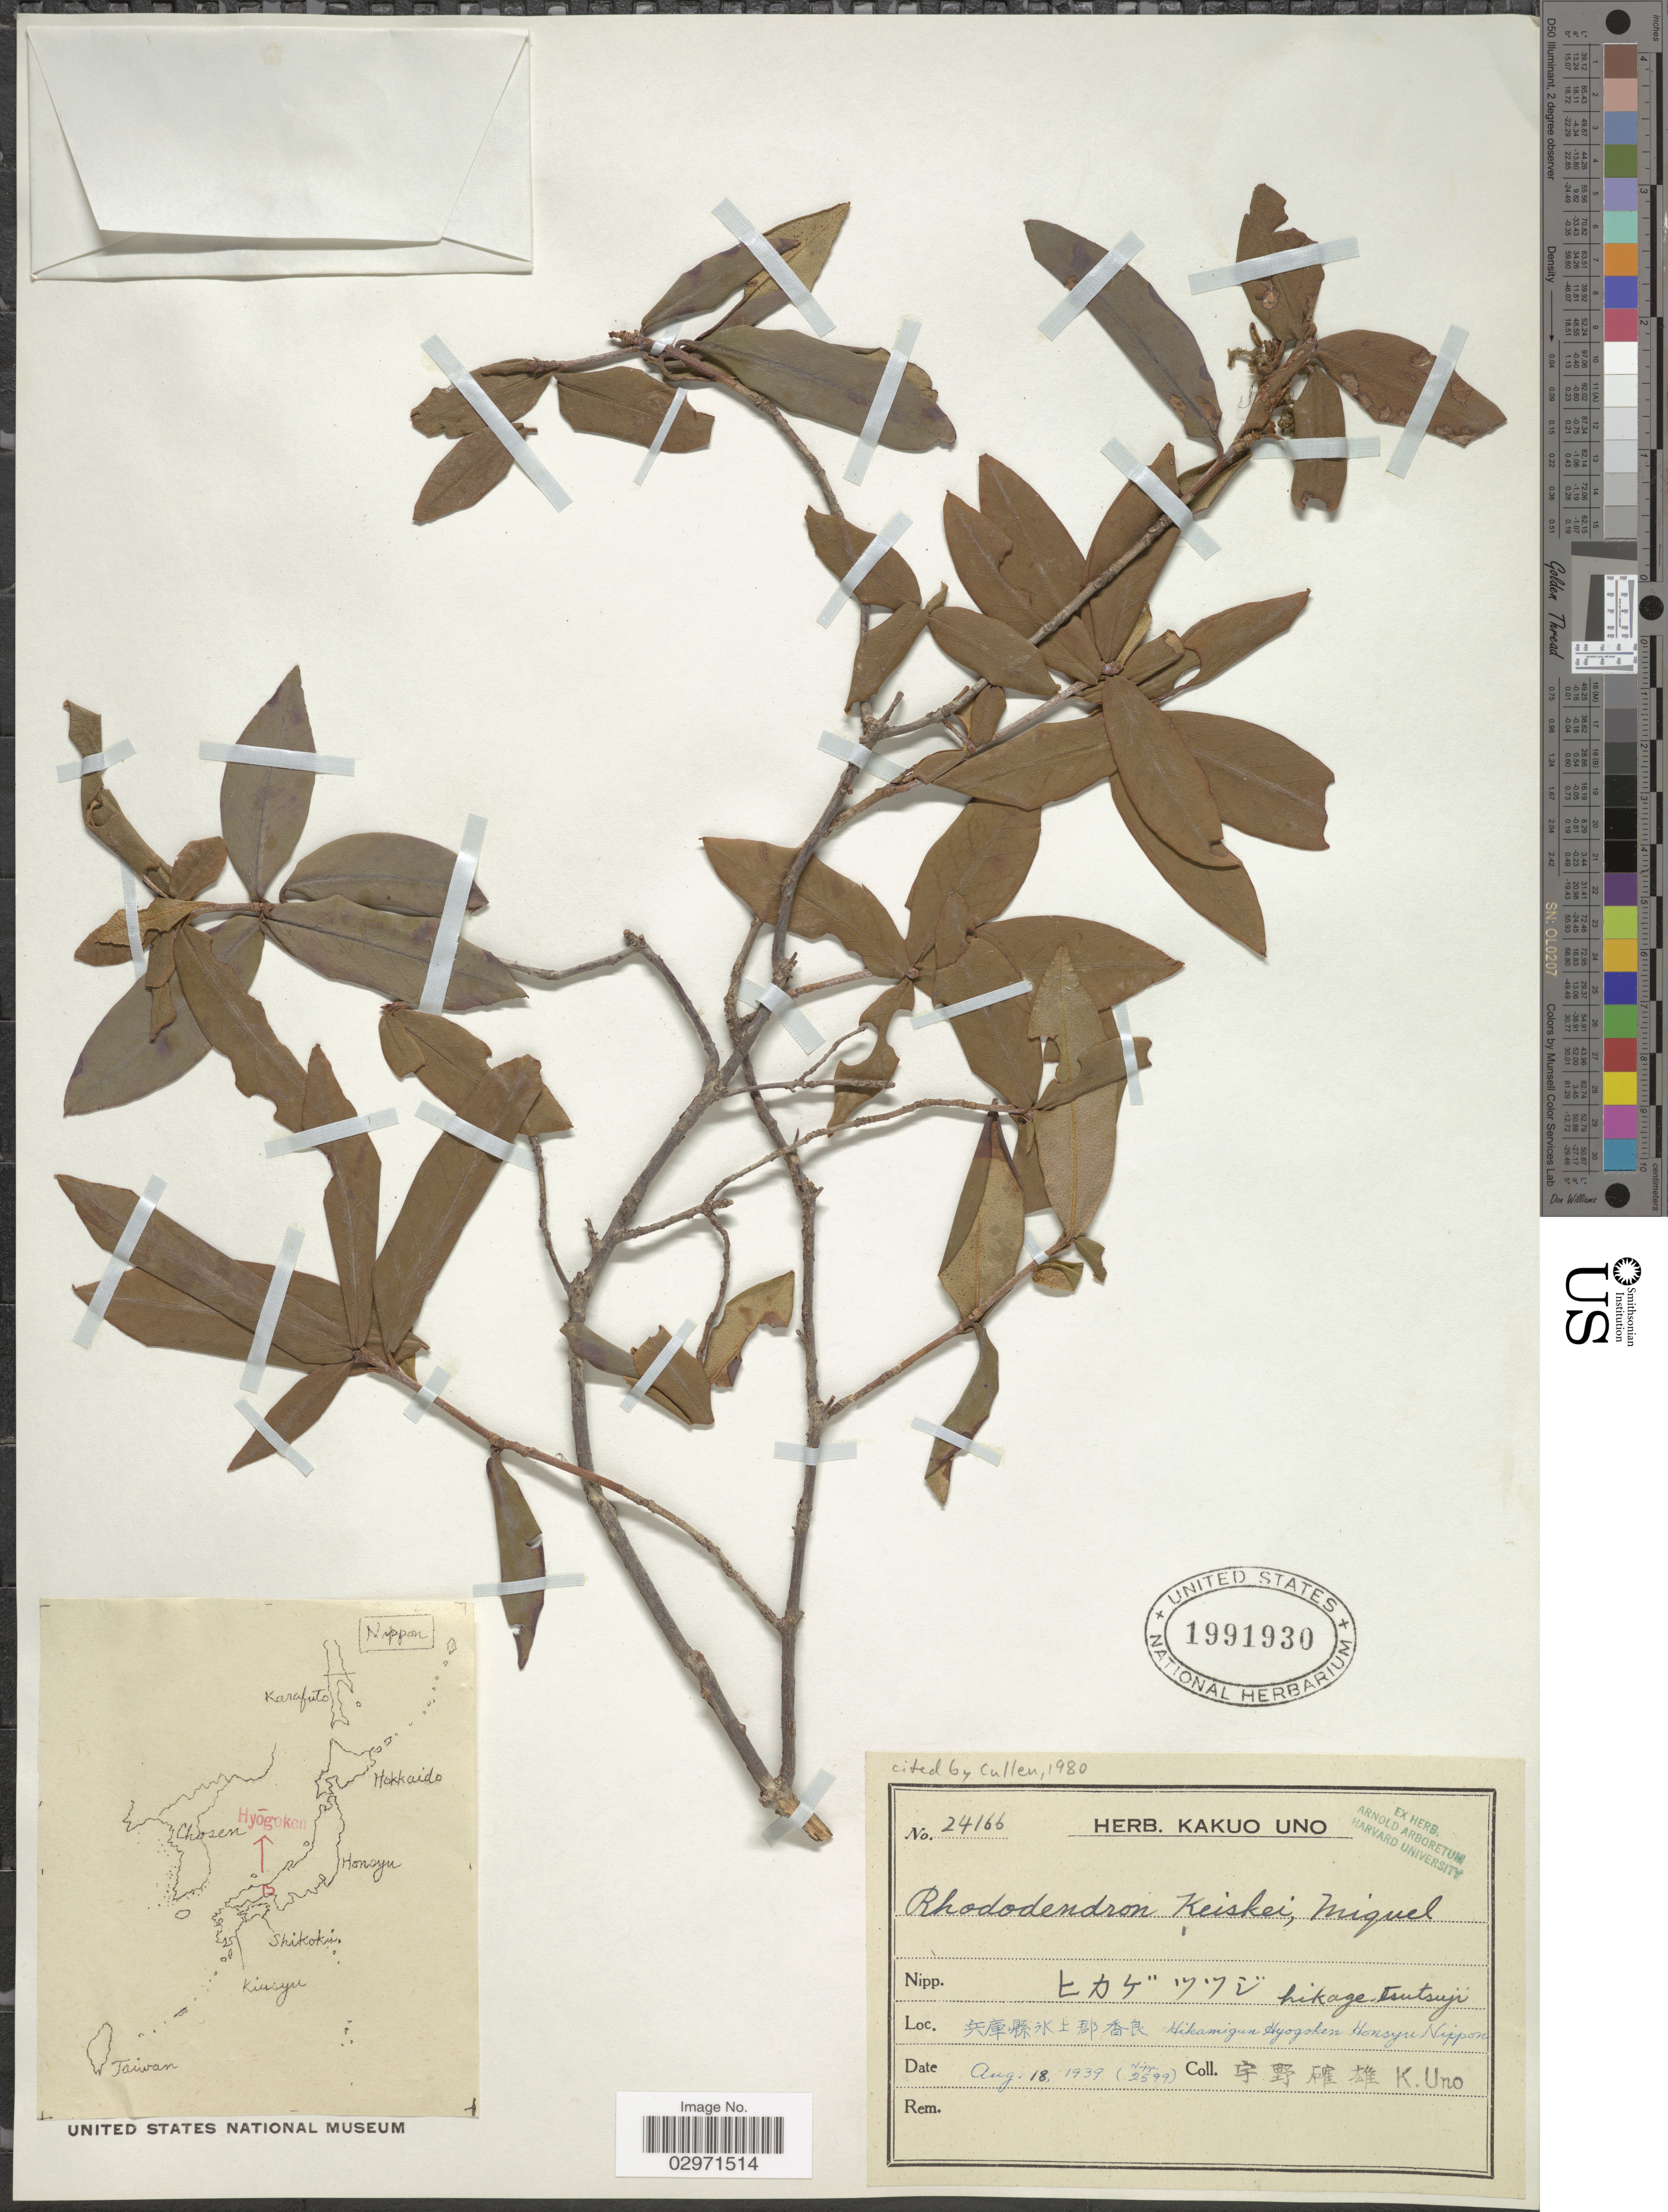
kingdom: Plantae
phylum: Tracheophyta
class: Magnoliopsida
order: Ericales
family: Ericaceae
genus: Rhododendron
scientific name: Rhododendron keiskei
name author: Miq.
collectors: K. Uno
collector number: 24166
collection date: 1939-08-18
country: Japan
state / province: Hyogo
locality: Hikamigun Hyogoken. Nippon.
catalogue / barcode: US 1991930